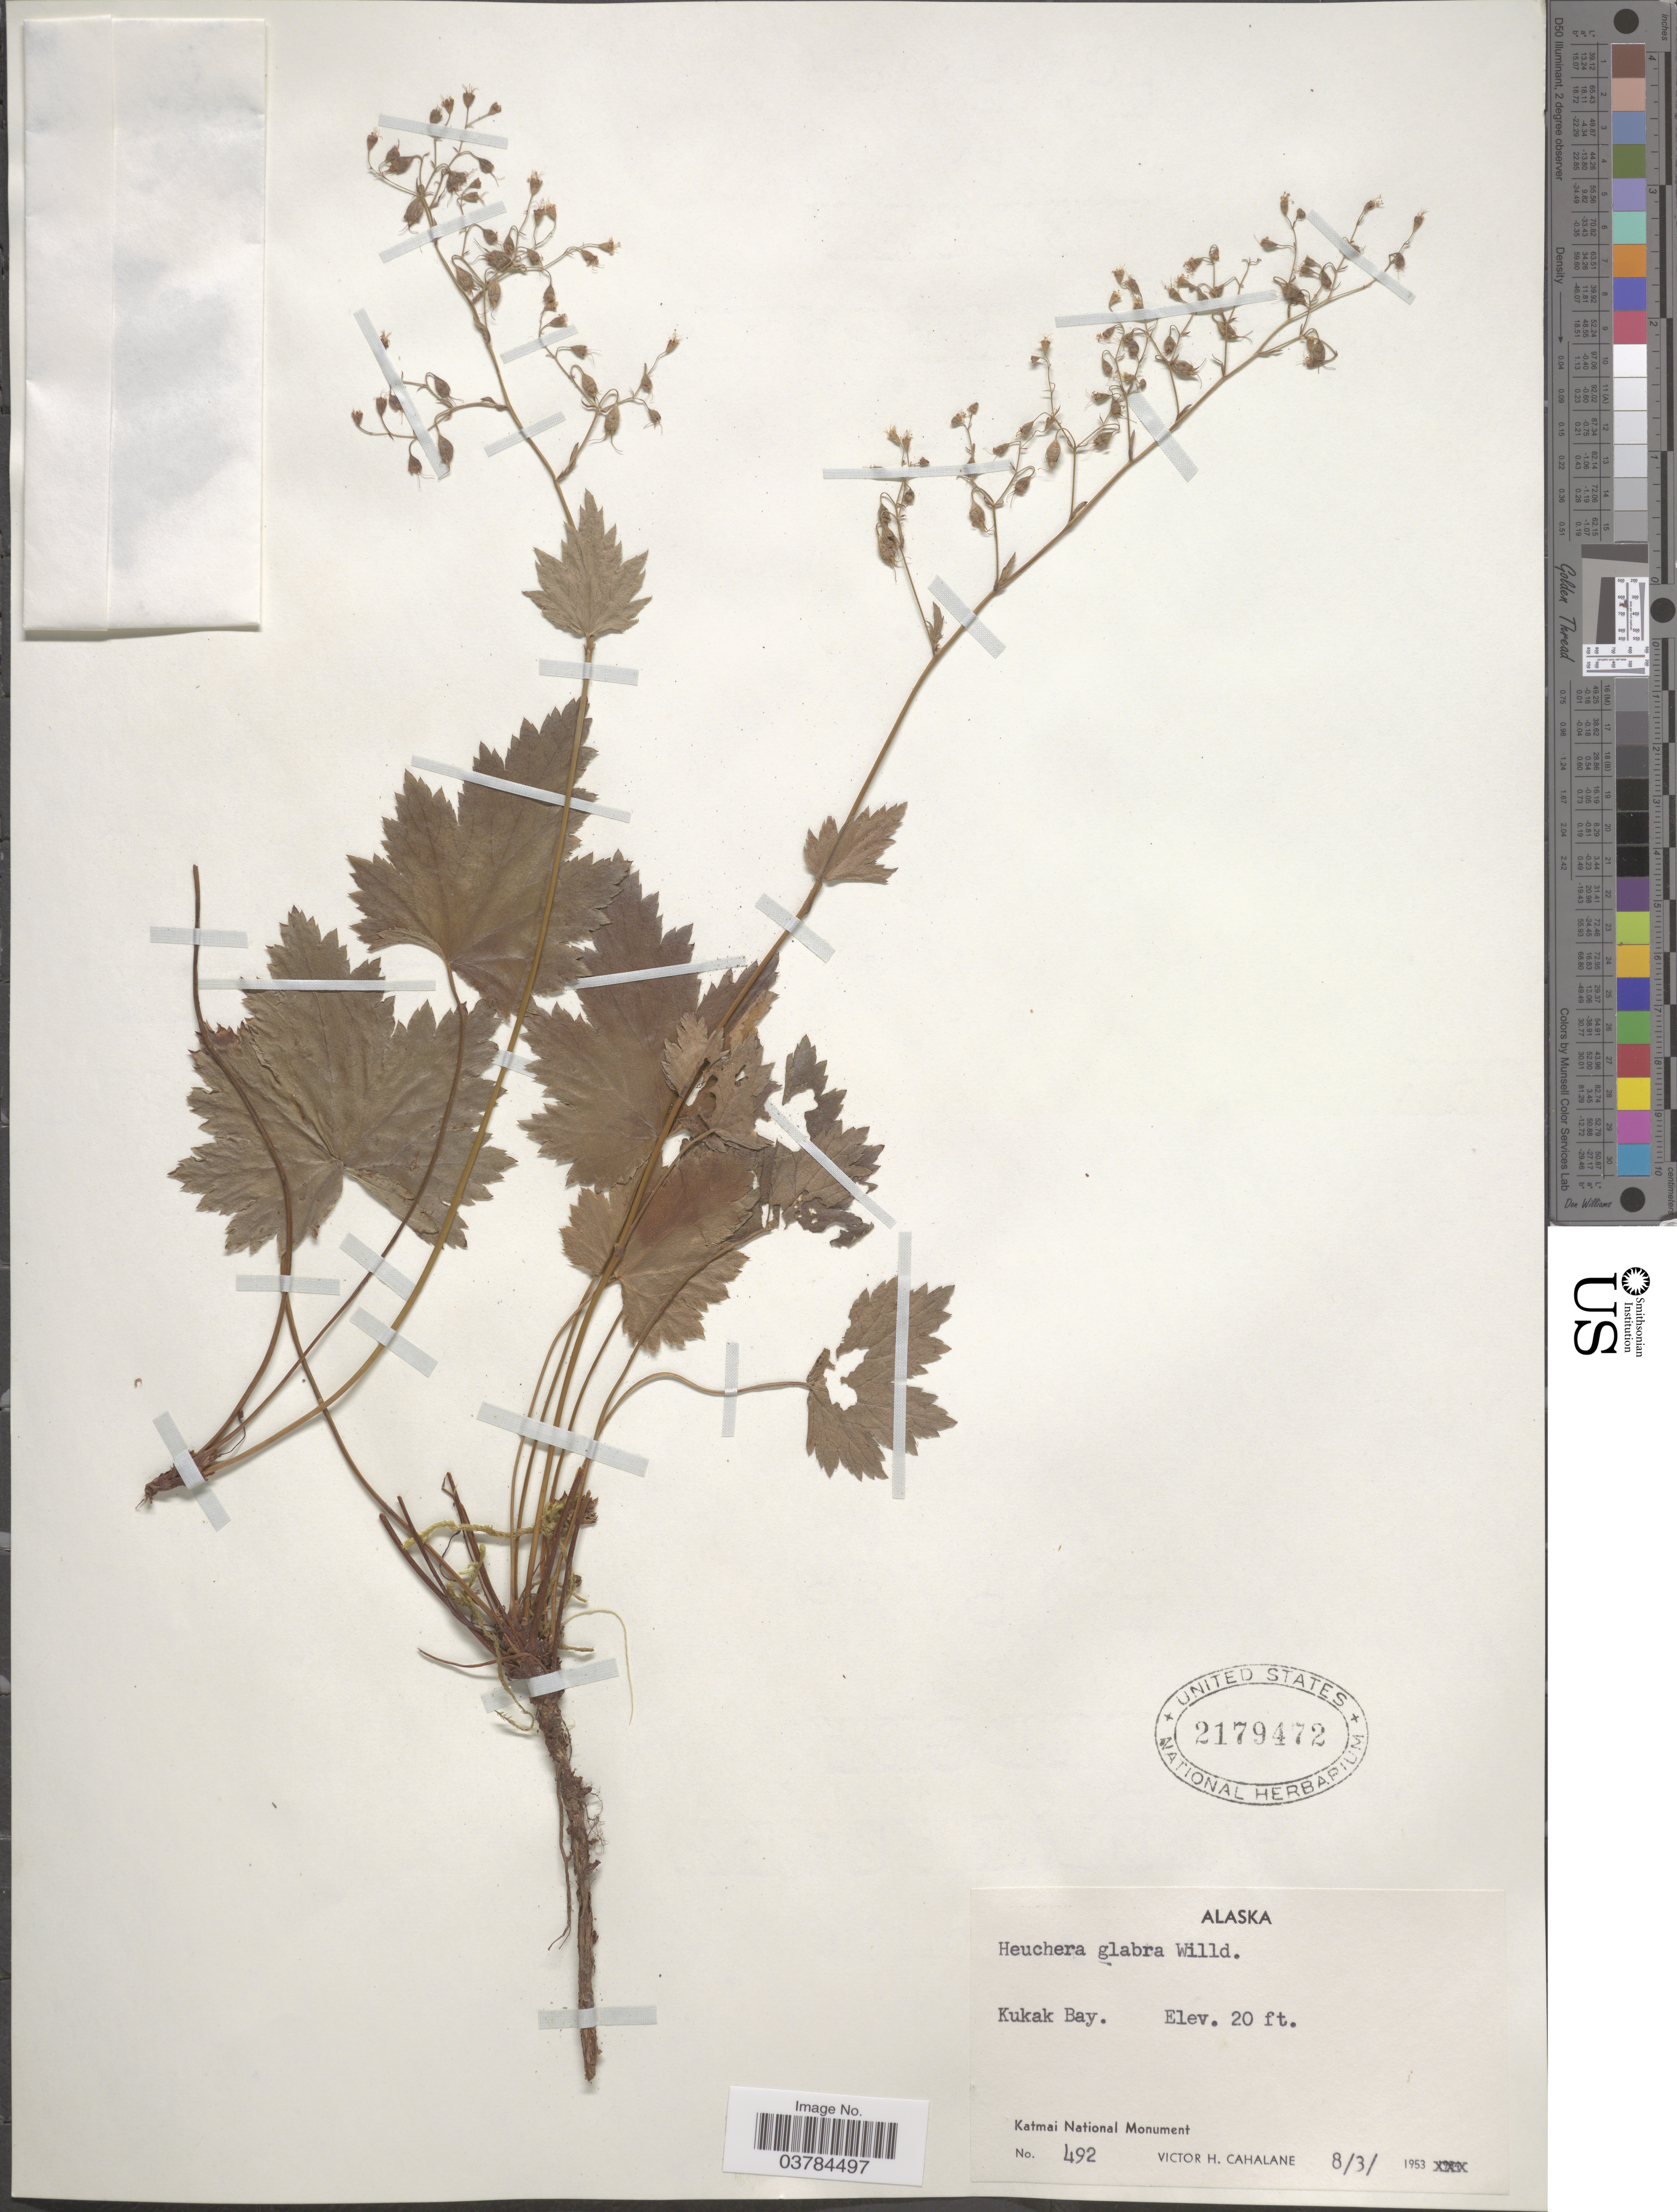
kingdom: Plantae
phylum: Tracheophyta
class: Magnoliopsida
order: Saxifragales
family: Saxifragaceae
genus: Heuchera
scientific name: Heuchera glabra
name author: Willd. ex Roem. & Schult.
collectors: V. Cahalane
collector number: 492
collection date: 1953-08-03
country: United States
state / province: Alaska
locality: Kukak Bay. Katmai National Monument.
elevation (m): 6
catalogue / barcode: US 2179472